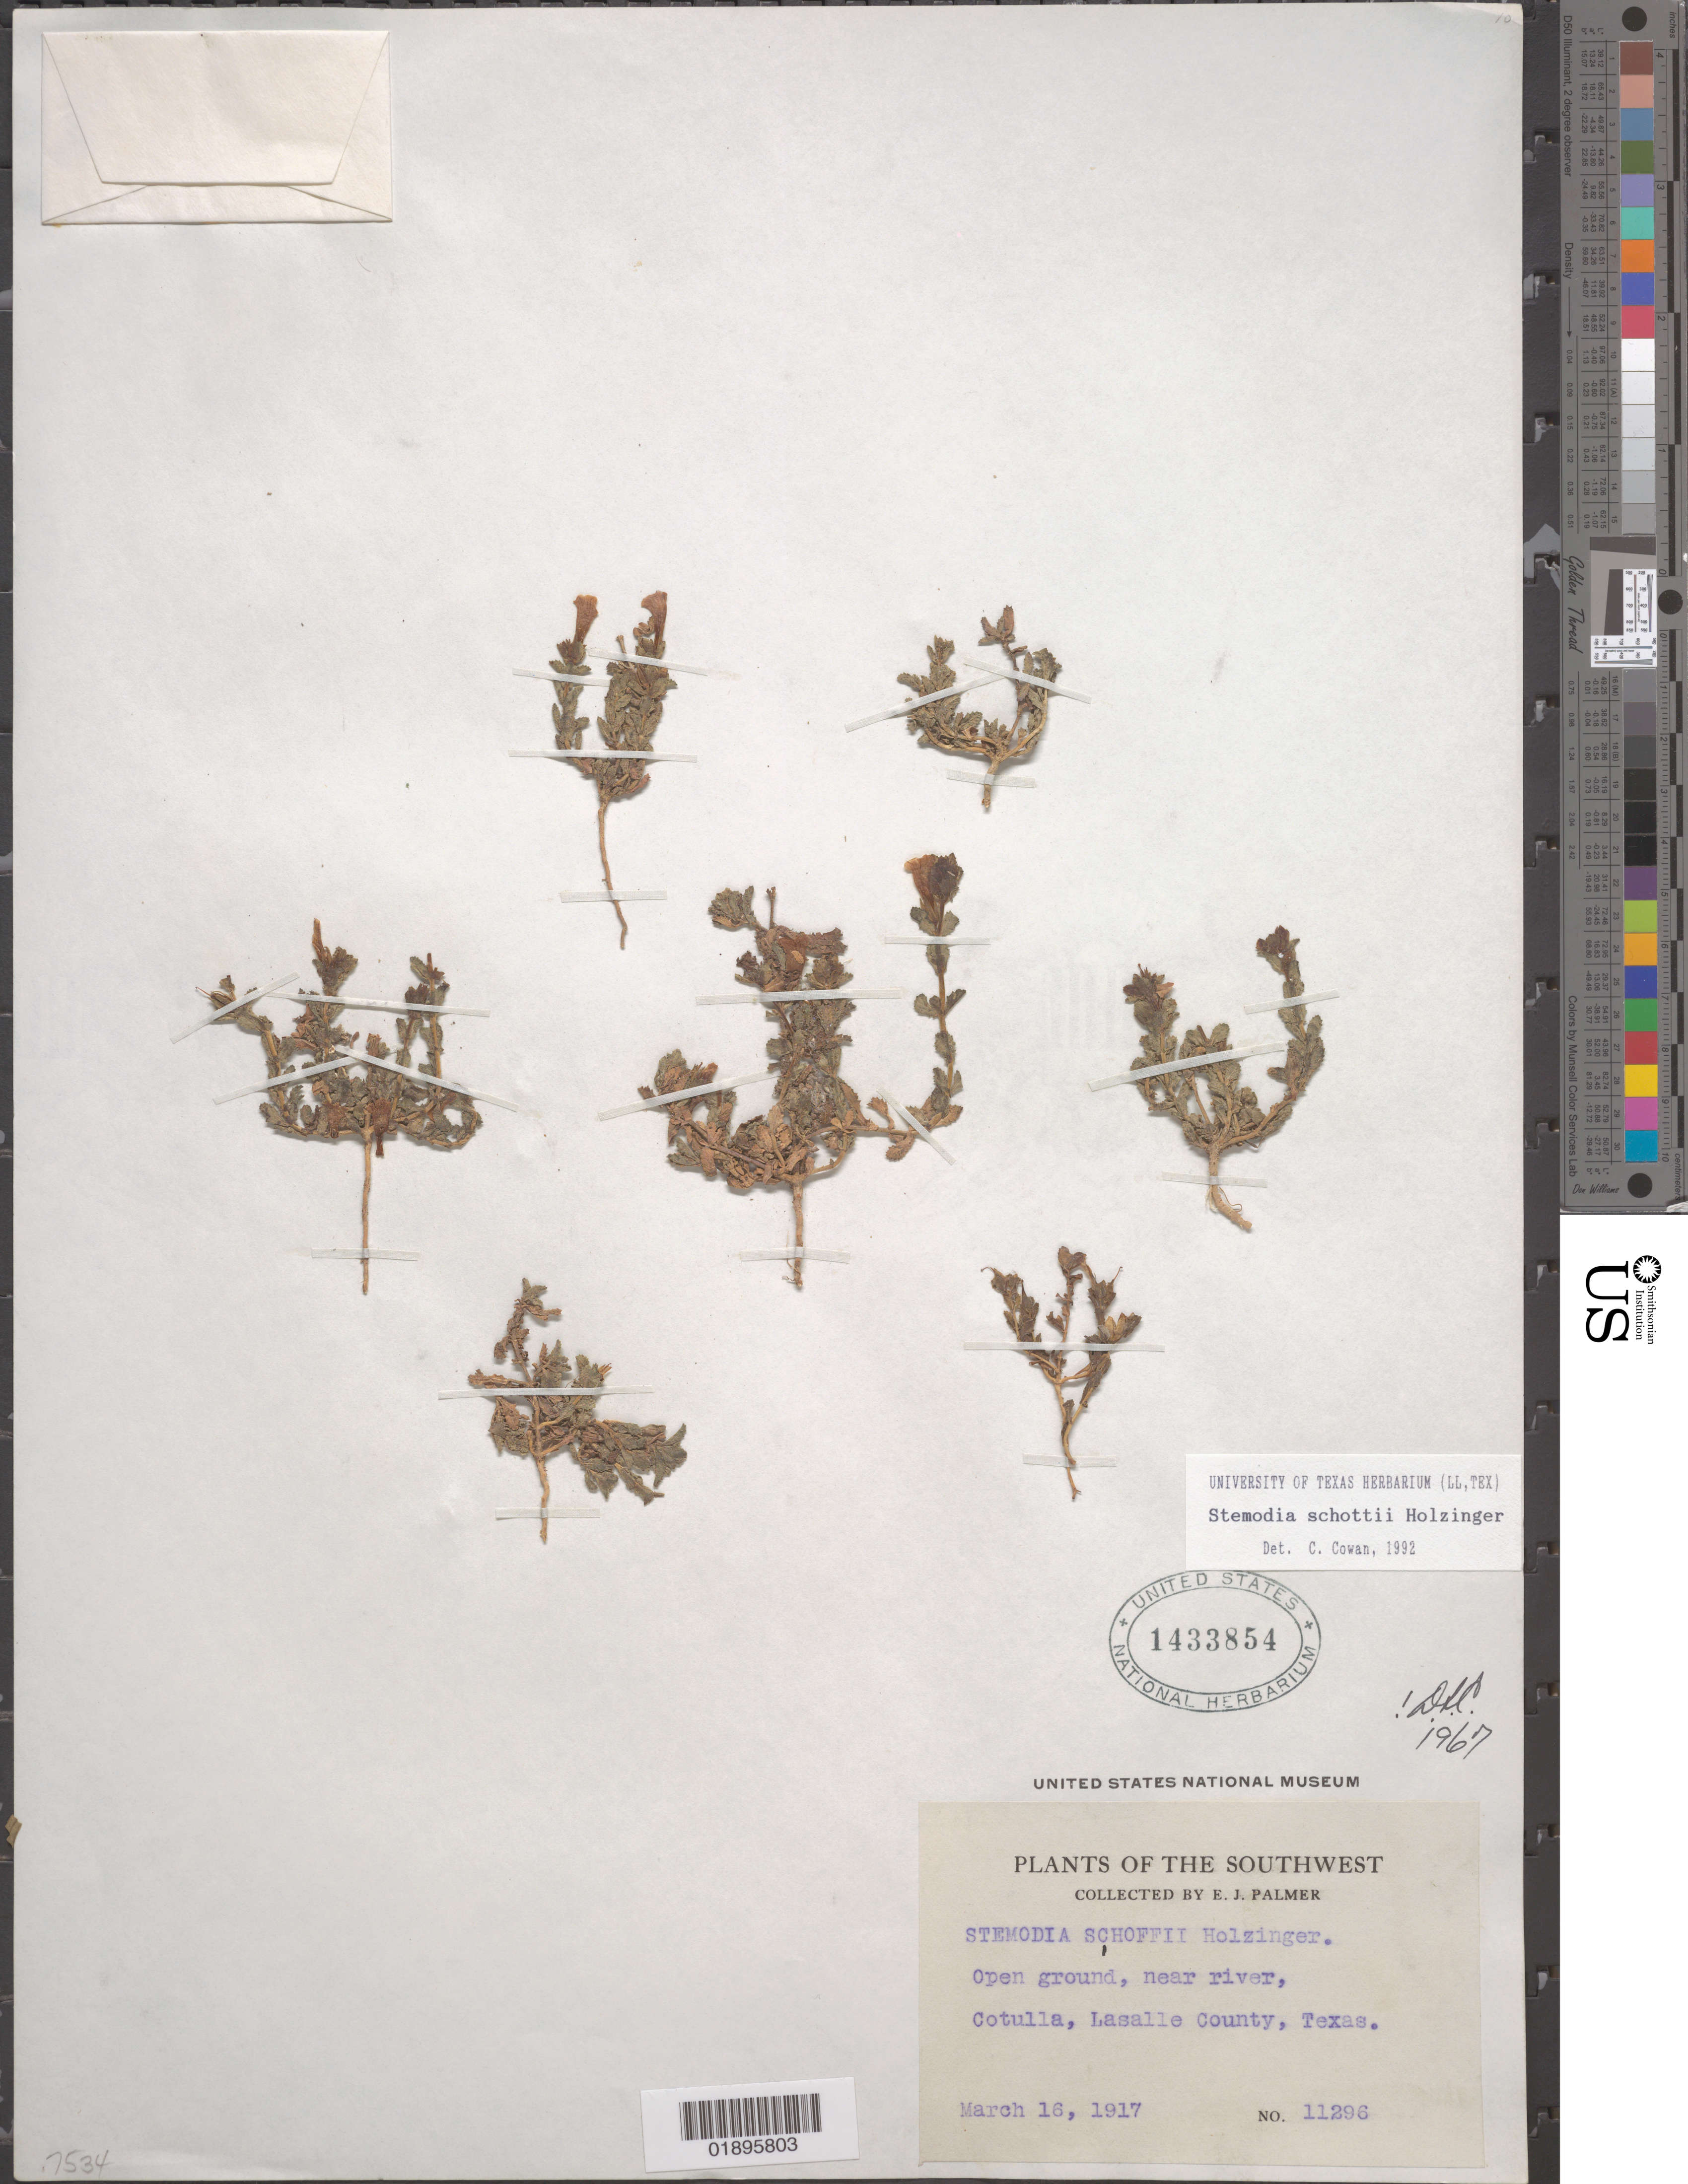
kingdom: Plantae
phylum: Tracheophyta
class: Magnoliopsida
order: Lamiales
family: Plantaginaceae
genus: Stemodia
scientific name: Stemodia schottii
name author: Holz.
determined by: Cowan, C.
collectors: E. J. Palmer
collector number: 11296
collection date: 1917-03-16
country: United States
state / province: Texas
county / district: La Salle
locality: Cotulla, open ground, near river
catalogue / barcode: US 1433854